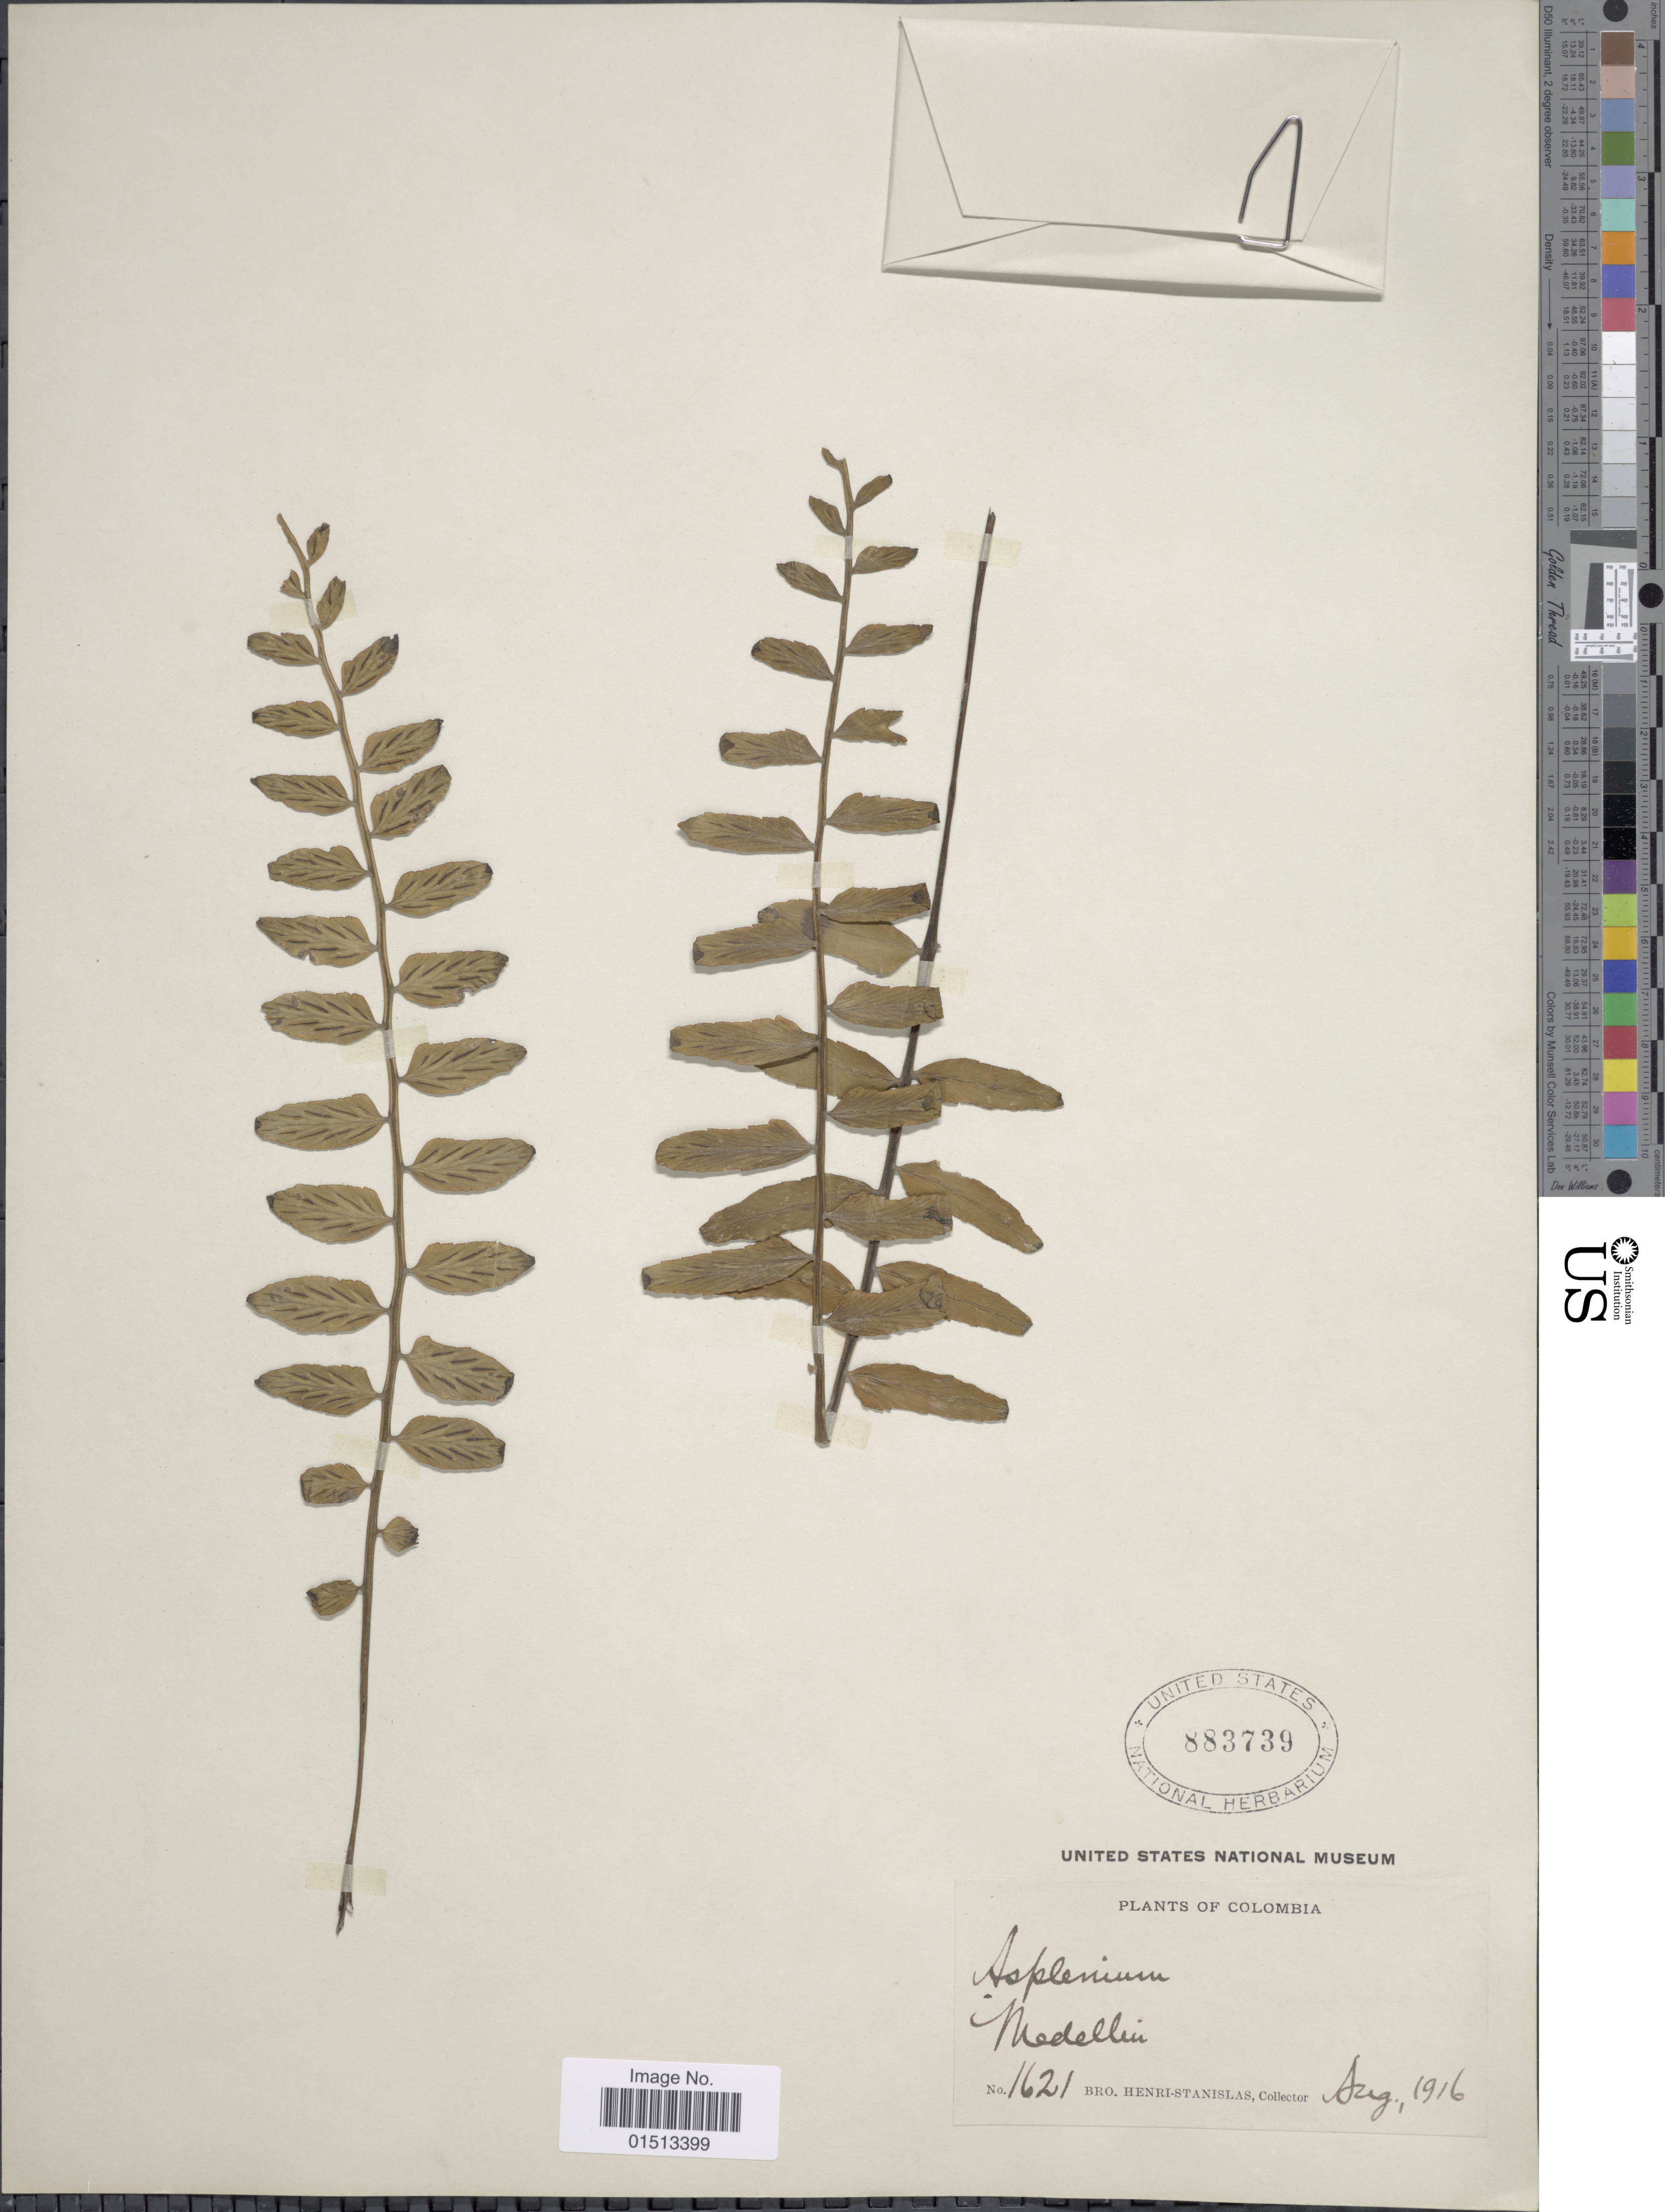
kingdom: Plantae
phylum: Tracheophyta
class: Polypodiopsida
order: Polypodiales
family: Aspleniaceae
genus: Asplenium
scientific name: Asplenium sp.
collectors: Henri-Stanislas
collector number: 1621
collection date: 1916-08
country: Colombia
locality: Medellin.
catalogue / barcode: US 883739